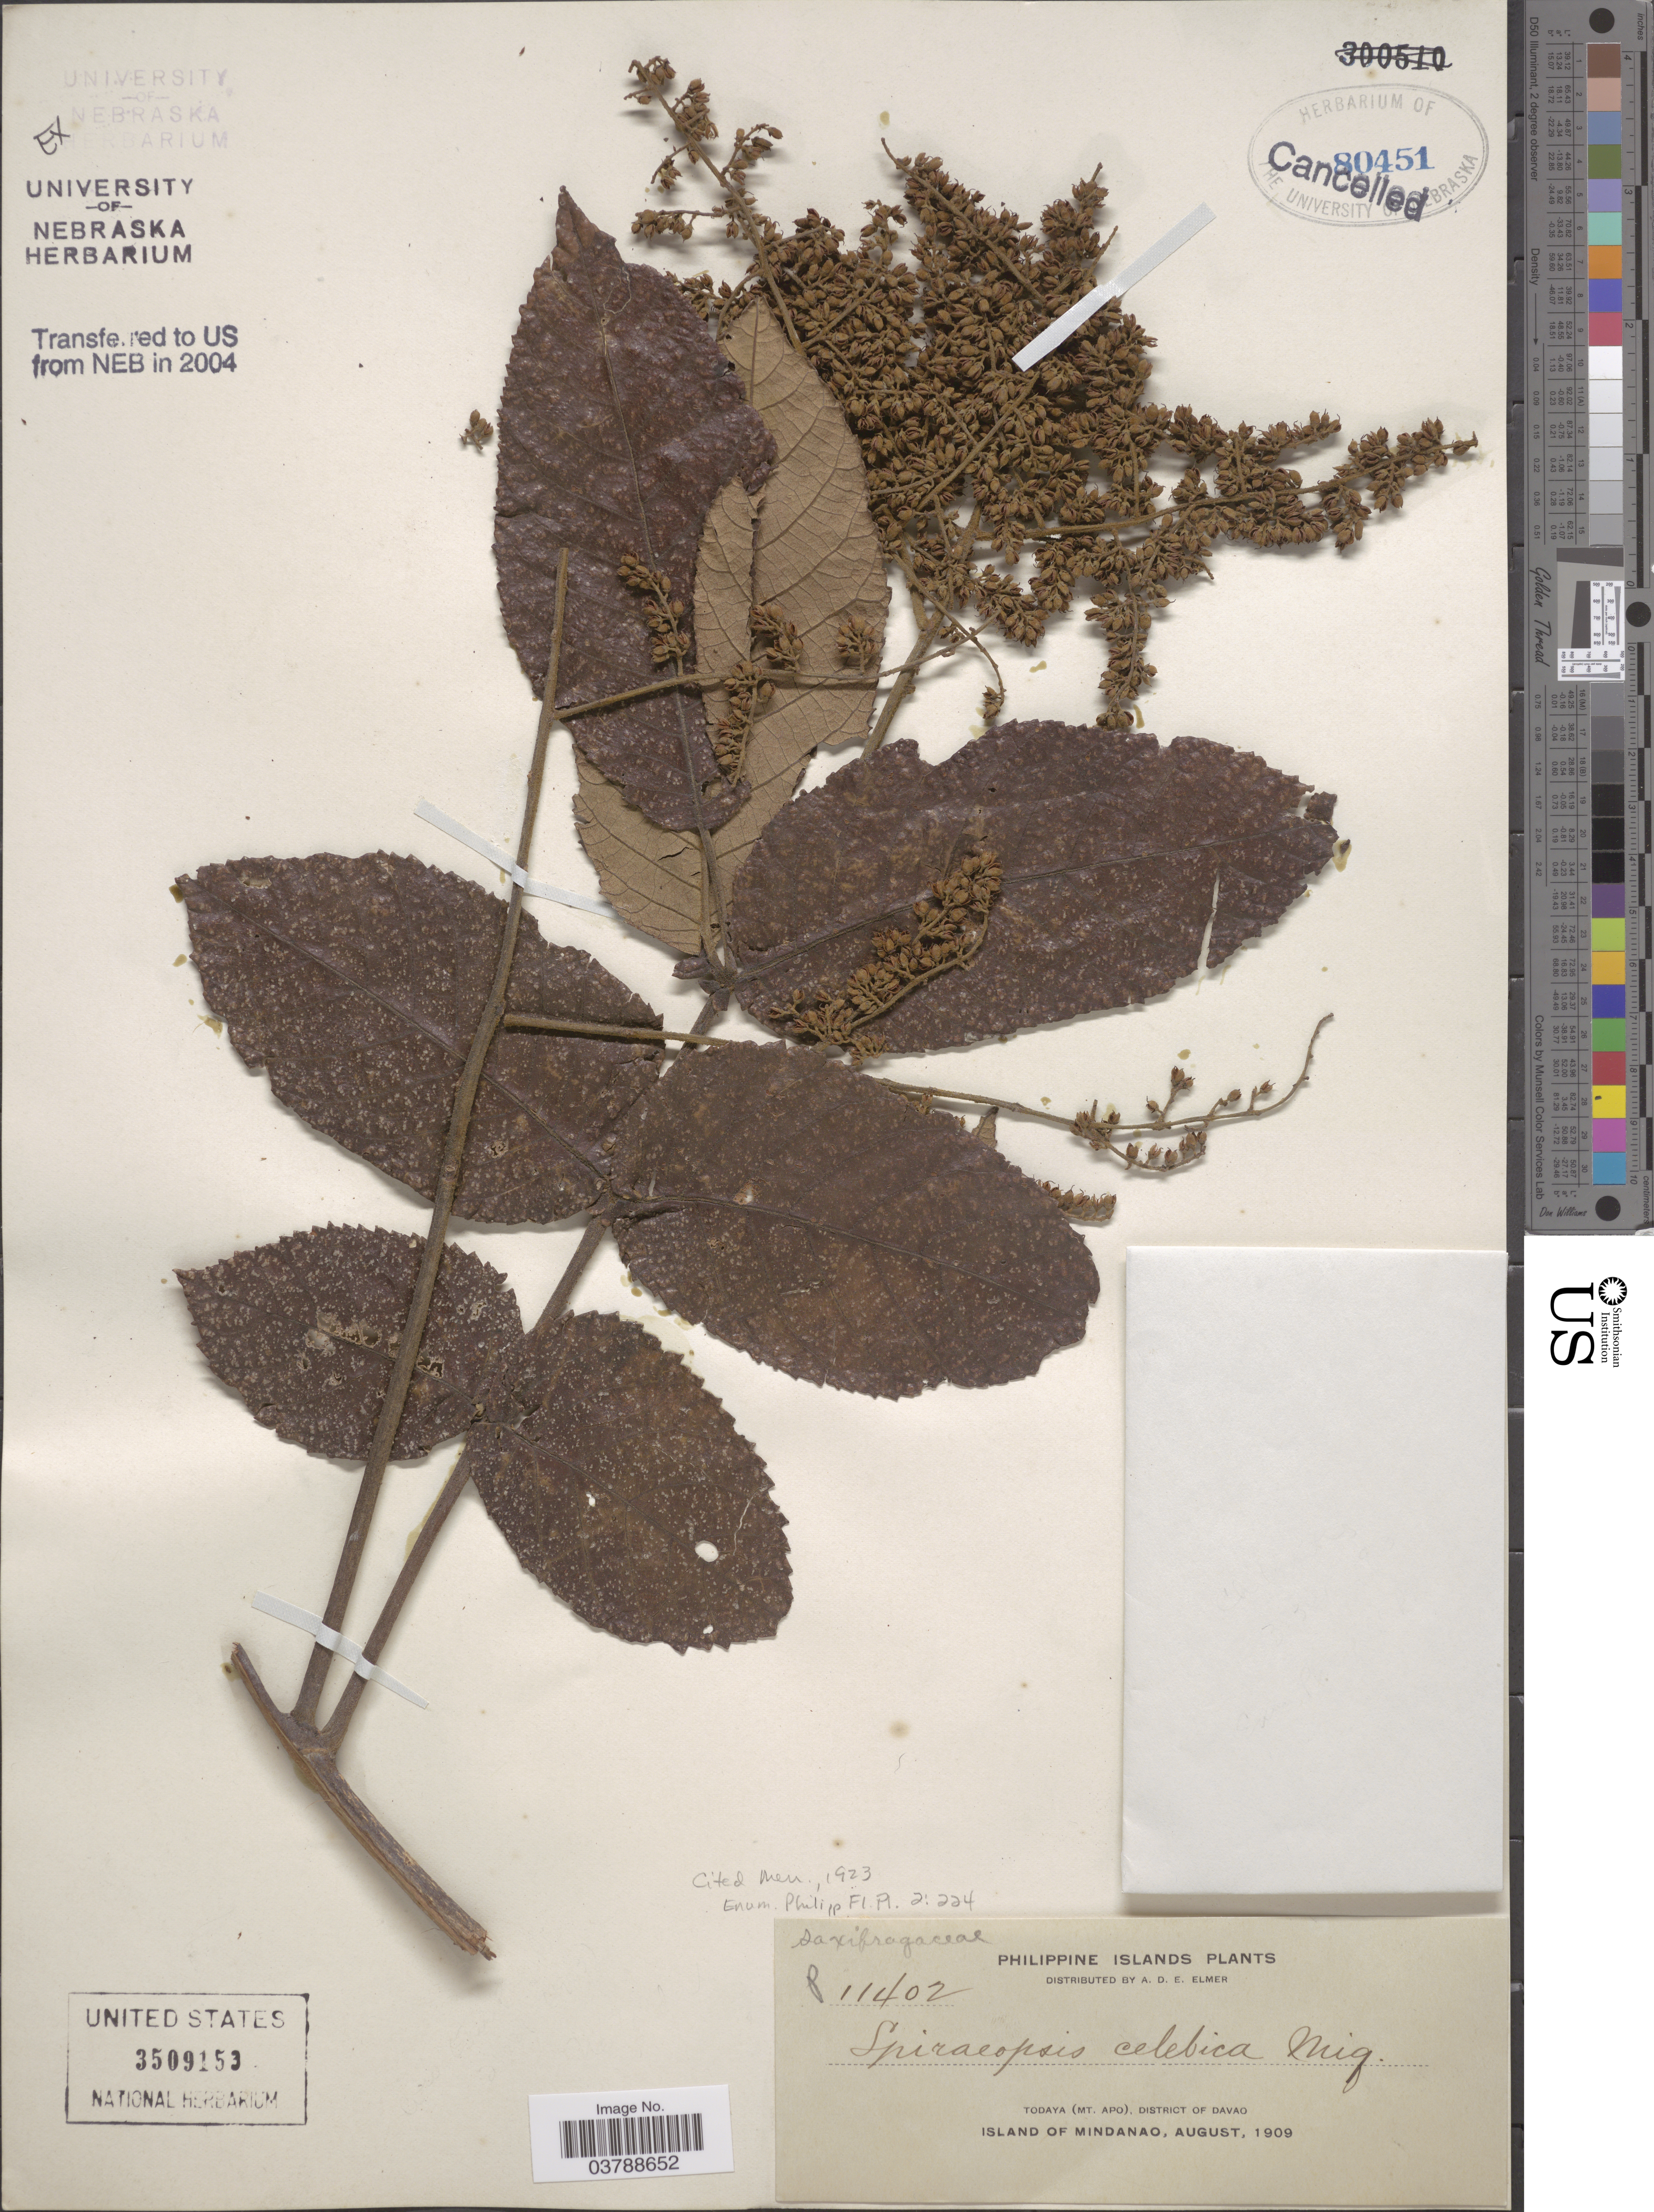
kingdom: Plantae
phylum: Tracheophyta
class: Magnoliopsida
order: Oxalidales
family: Cunoniaceae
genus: Ackama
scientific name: Ackama celebica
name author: (Blume) Pillon & H.C. Hopkins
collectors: A. D. E. Elmer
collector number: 11402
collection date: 1909-08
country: Philippines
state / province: Davao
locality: Philippine Islands. Todaya ( Mt. Apo). District of Davao. Island of Mindanao.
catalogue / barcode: US 3509153